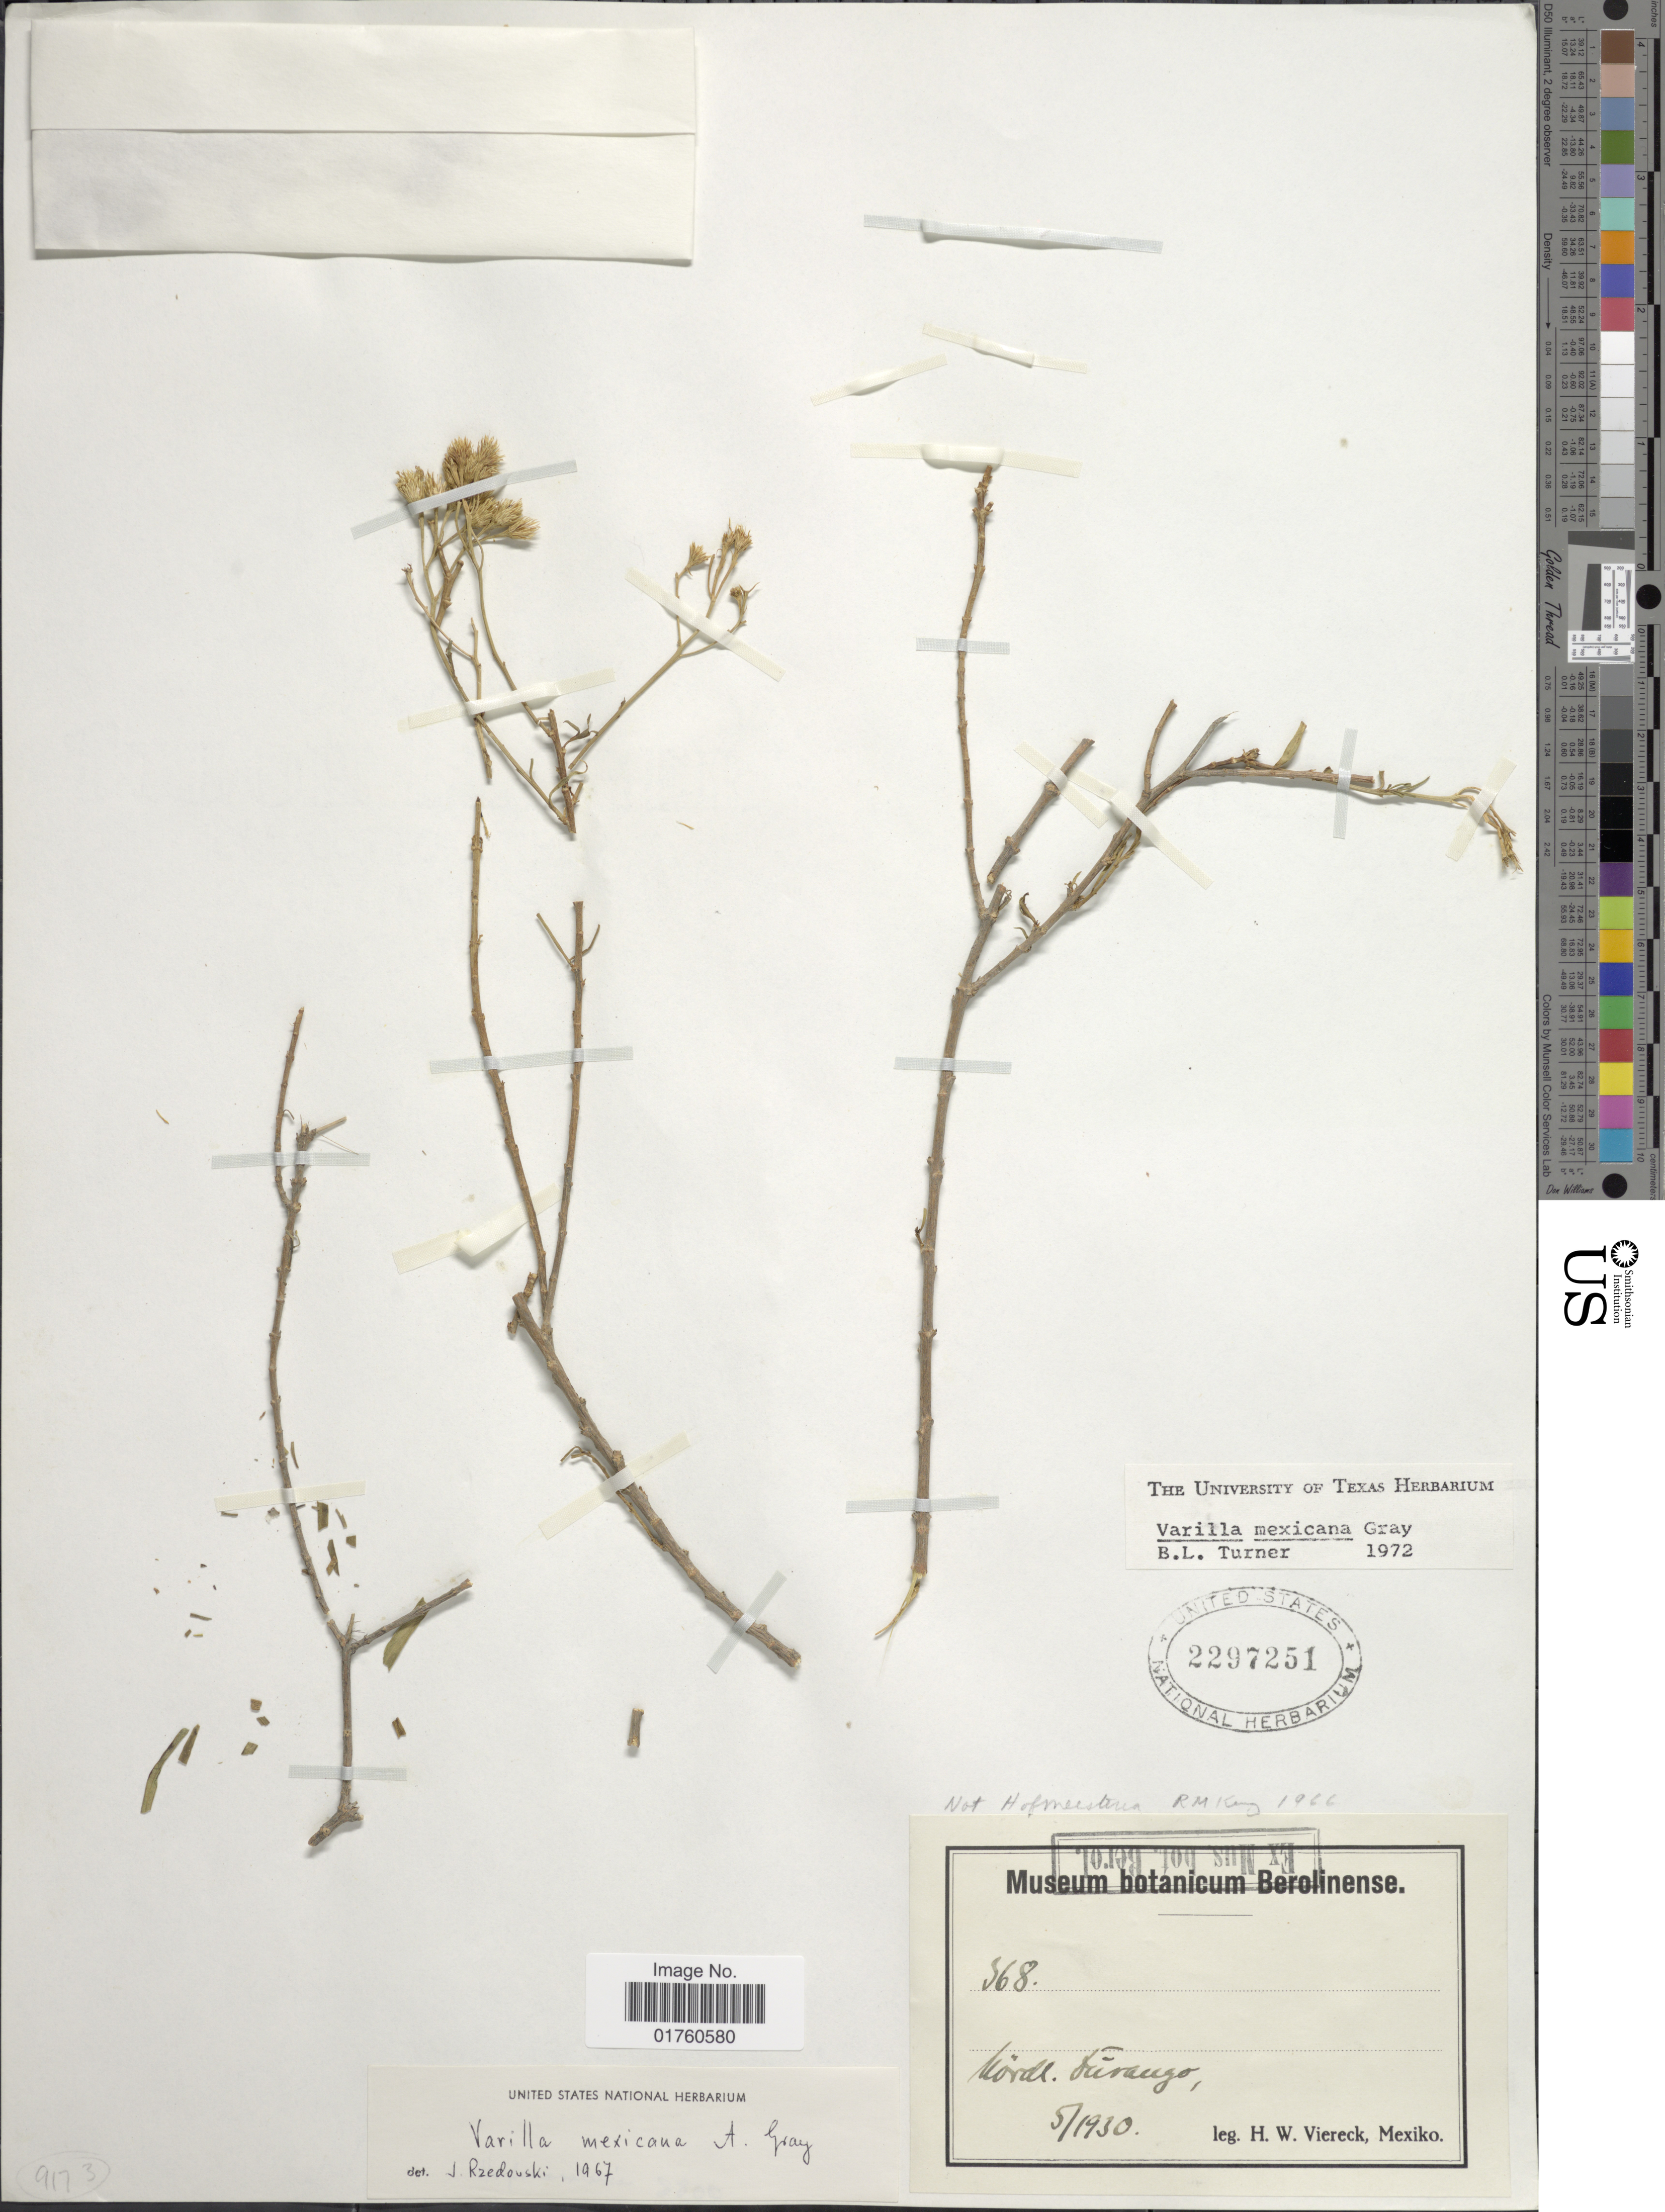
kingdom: Plantae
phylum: Tracheophyta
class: Magnoliopsida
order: Asterales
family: Asteraceae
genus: Varilla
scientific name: Varilla mexicana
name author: A. Gray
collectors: H. W. Viereck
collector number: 368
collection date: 1930-05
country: Mexico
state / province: Durango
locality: Nördl. Durango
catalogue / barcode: US 2297251